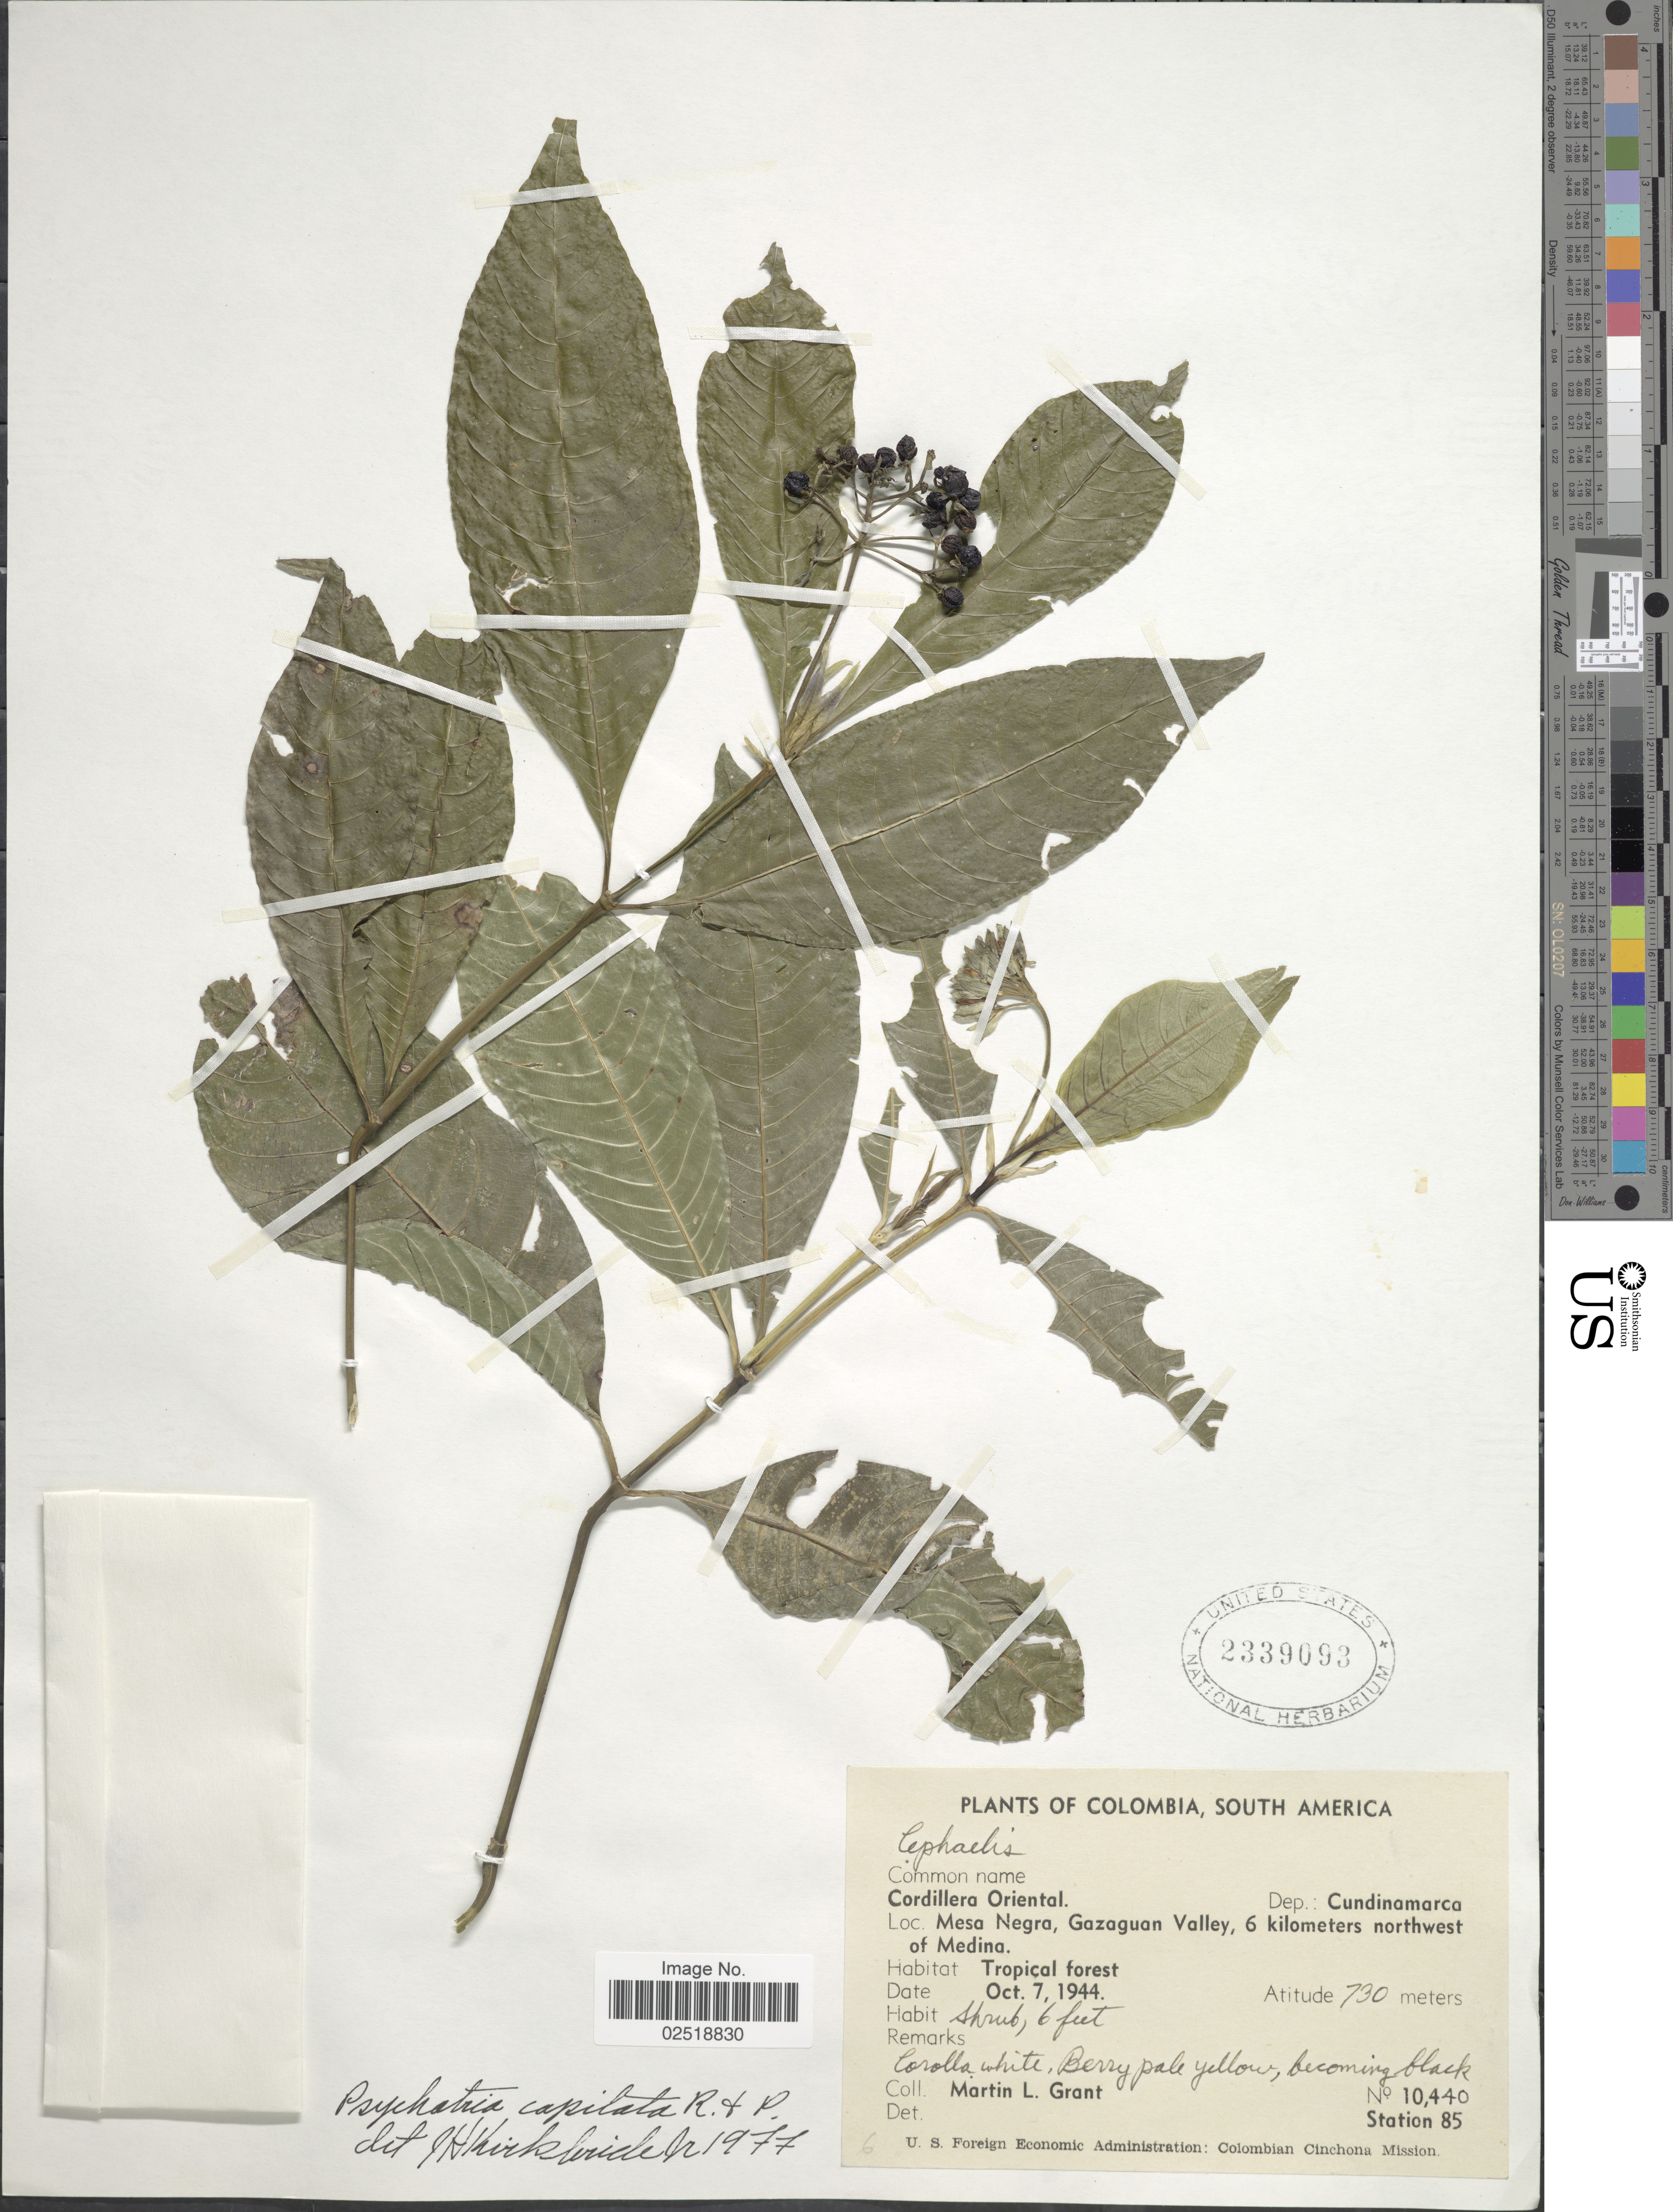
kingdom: Plantae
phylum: Tracheophyta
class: Magnoliopsida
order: Gentianales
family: Rubiaceae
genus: Psychotria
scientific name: Psychotria capitata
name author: Ruiz & Pav.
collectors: M. L. Grant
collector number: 10440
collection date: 1944-10-07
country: Colombia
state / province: Cundinamarca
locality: Cordillera Oriental, Dep Cundinamarca, Mesa Negra, Gazaguan Valley, 6 kilometers northwest of Medina, Tropical forest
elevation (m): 730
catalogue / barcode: US 2339093